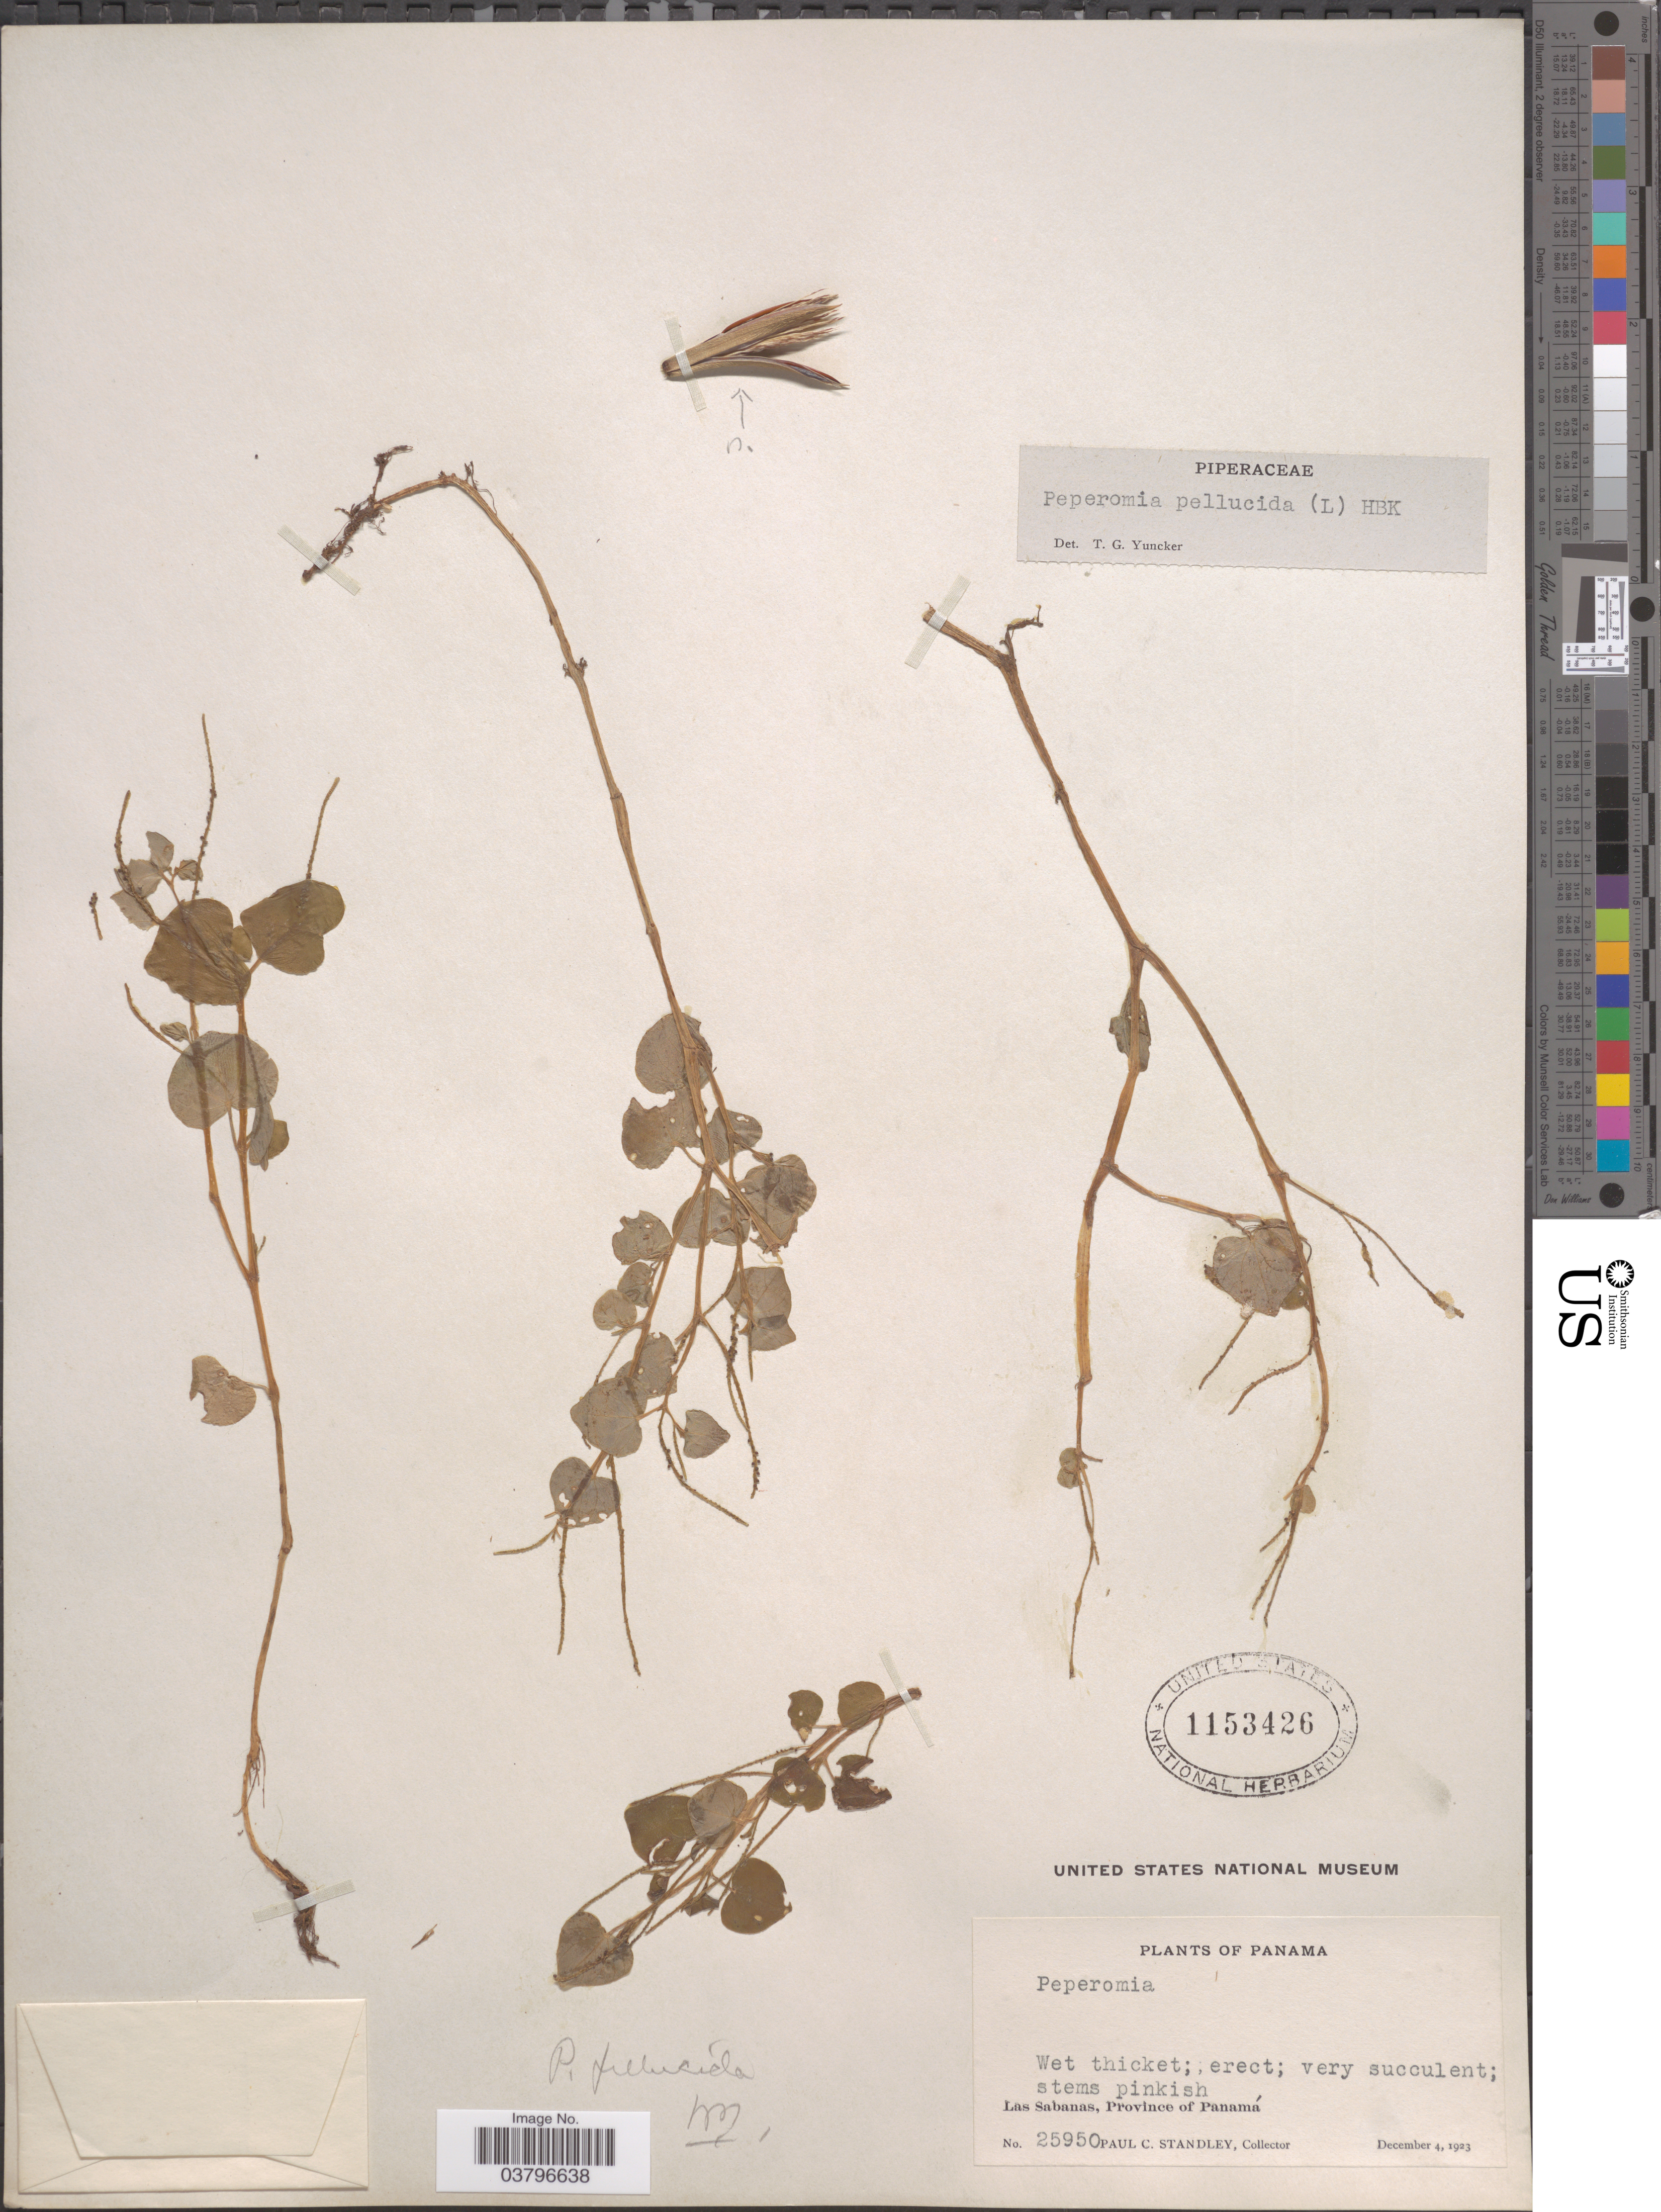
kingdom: Plantae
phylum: Tracheophyta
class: Magnoliopsida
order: Piperales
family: Piperaceae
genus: Peperomia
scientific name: Peperomia pellucida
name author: (L.) Kunth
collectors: P. C. Standley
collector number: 25950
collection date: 1923-12-04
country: Panama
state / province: Panamá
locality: Las Sabanas.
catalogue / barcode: US 1153426